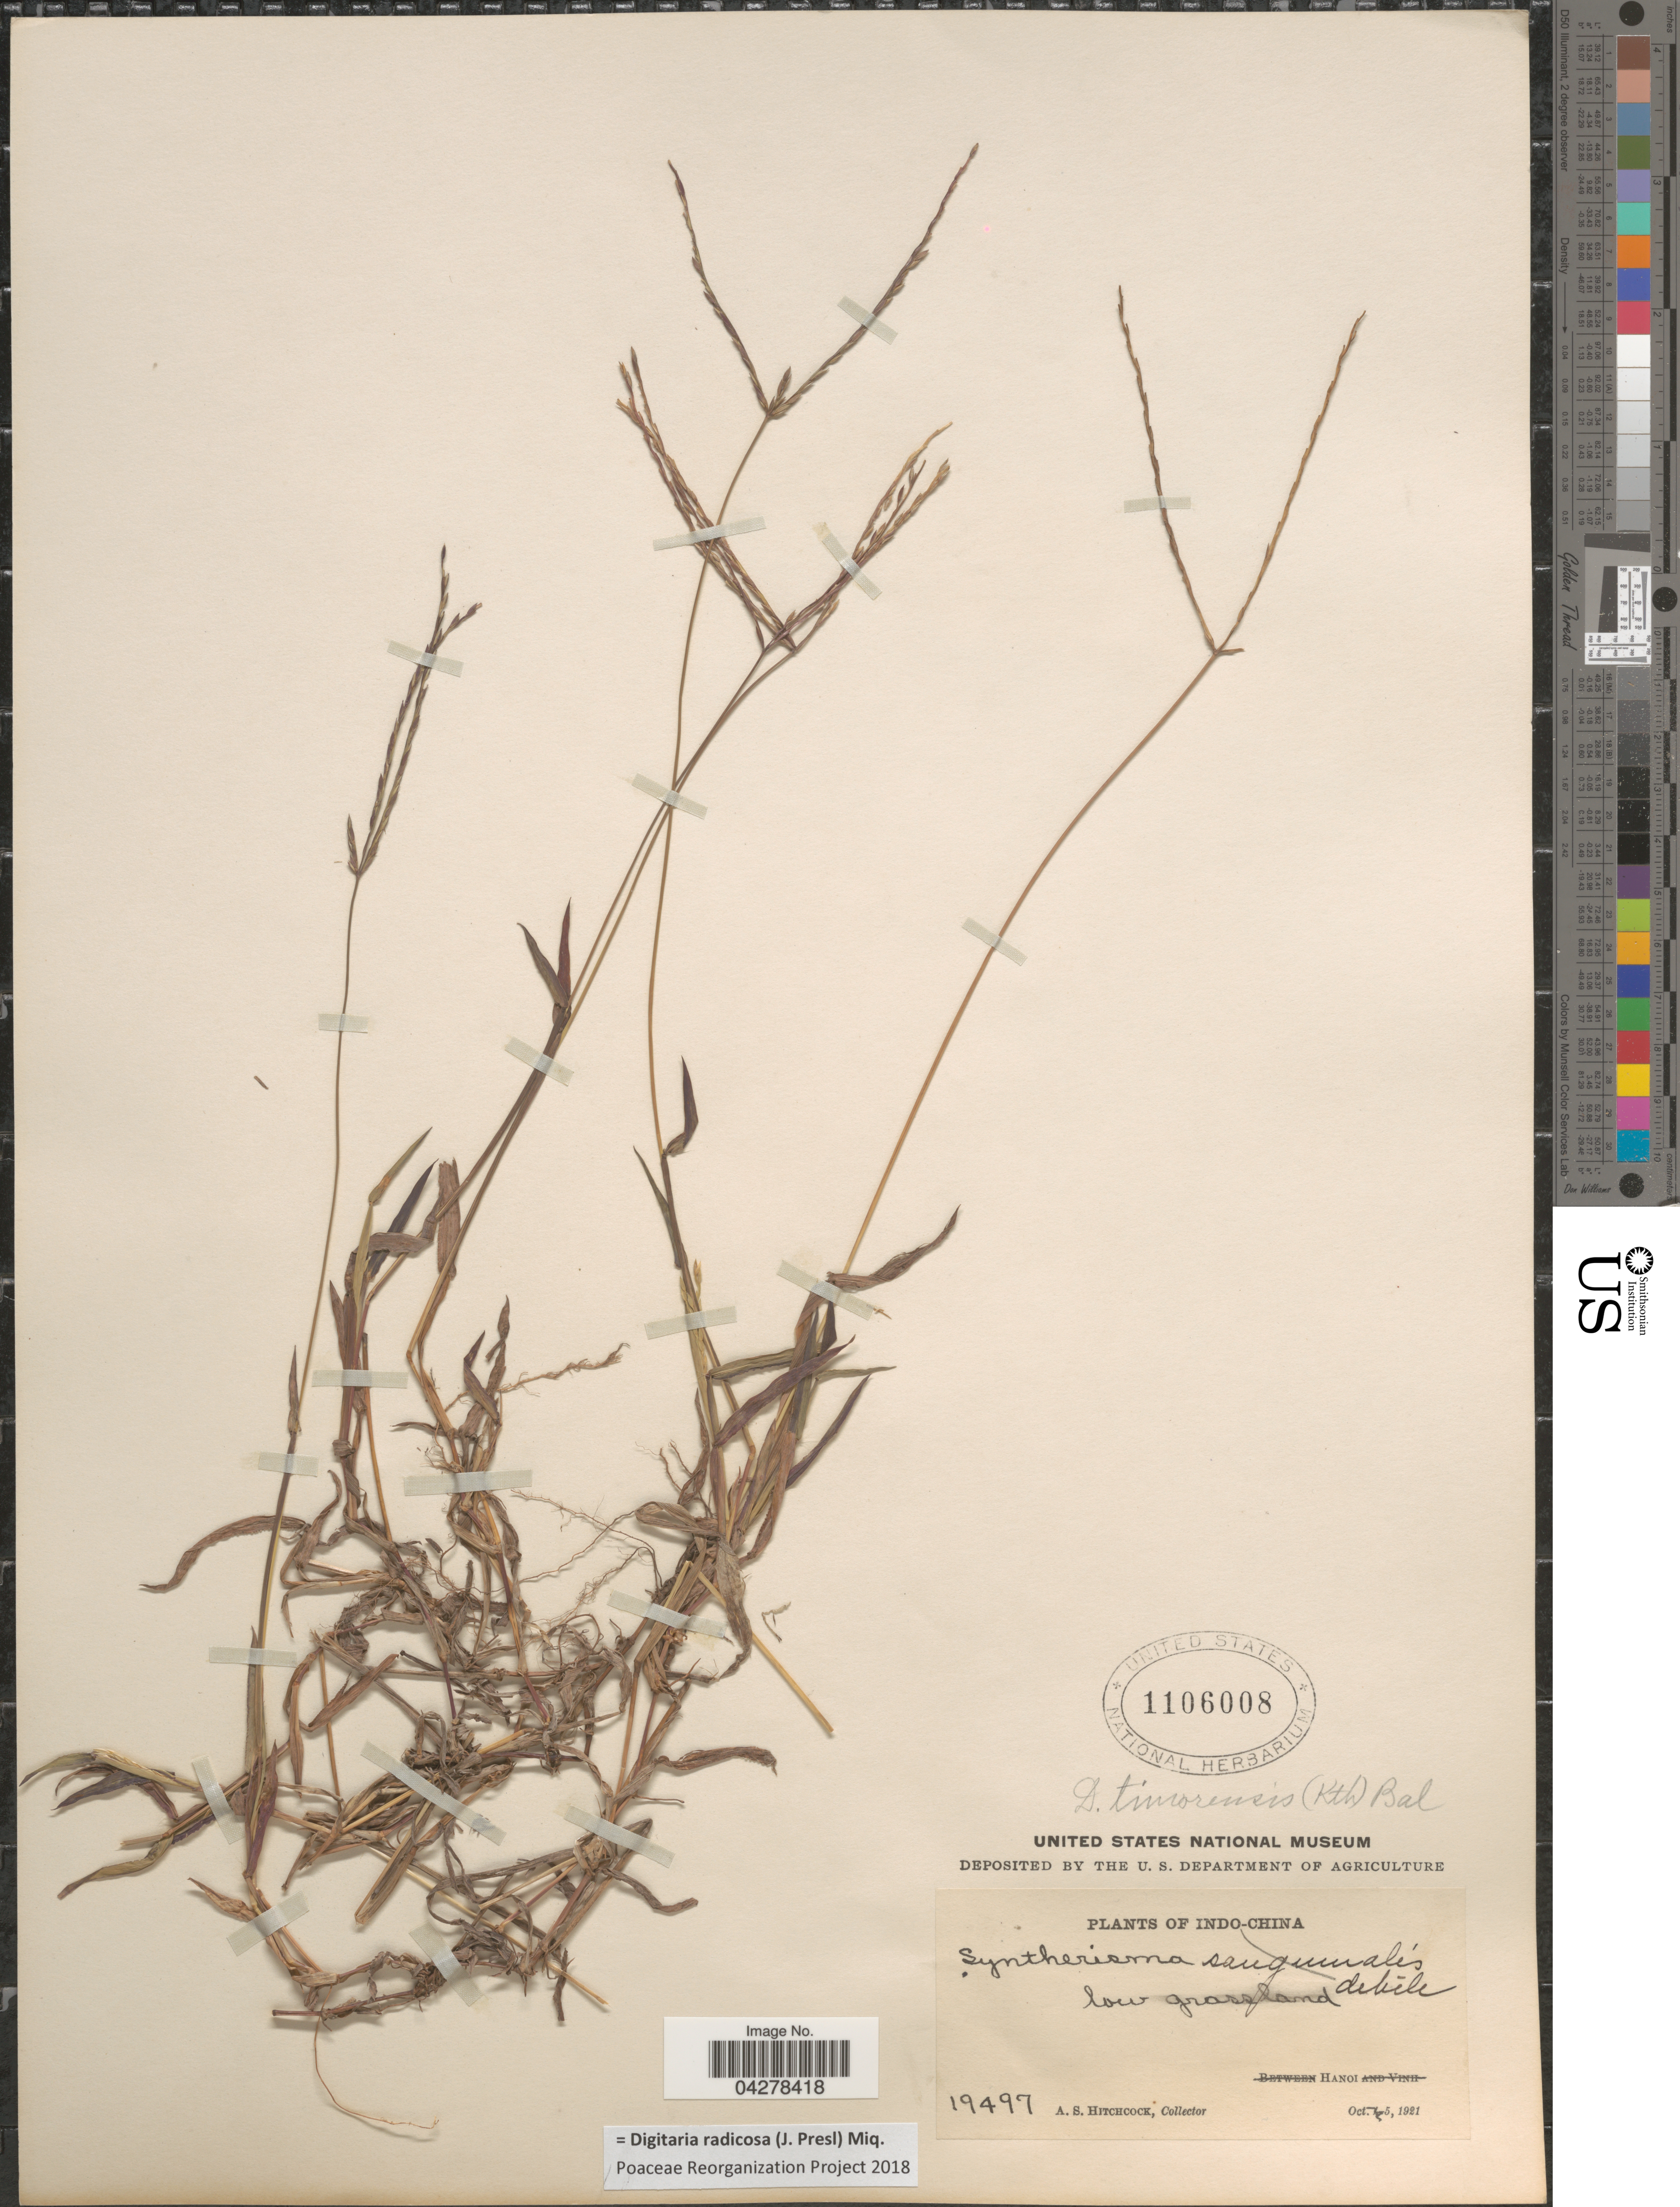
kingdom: Plantae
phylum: Tracheophyta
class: Liliopsida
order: Poales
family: Poaceae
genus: Digitaria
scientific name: Digitaria radicosa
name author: (J. Presl) Miq.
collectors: A. S. Hitchcock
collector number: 19497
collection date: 1921-10-05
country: Vietnam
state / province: Ha Noi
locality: Indo-China. Low grassland. Hanoi.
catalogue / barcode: US 1106008